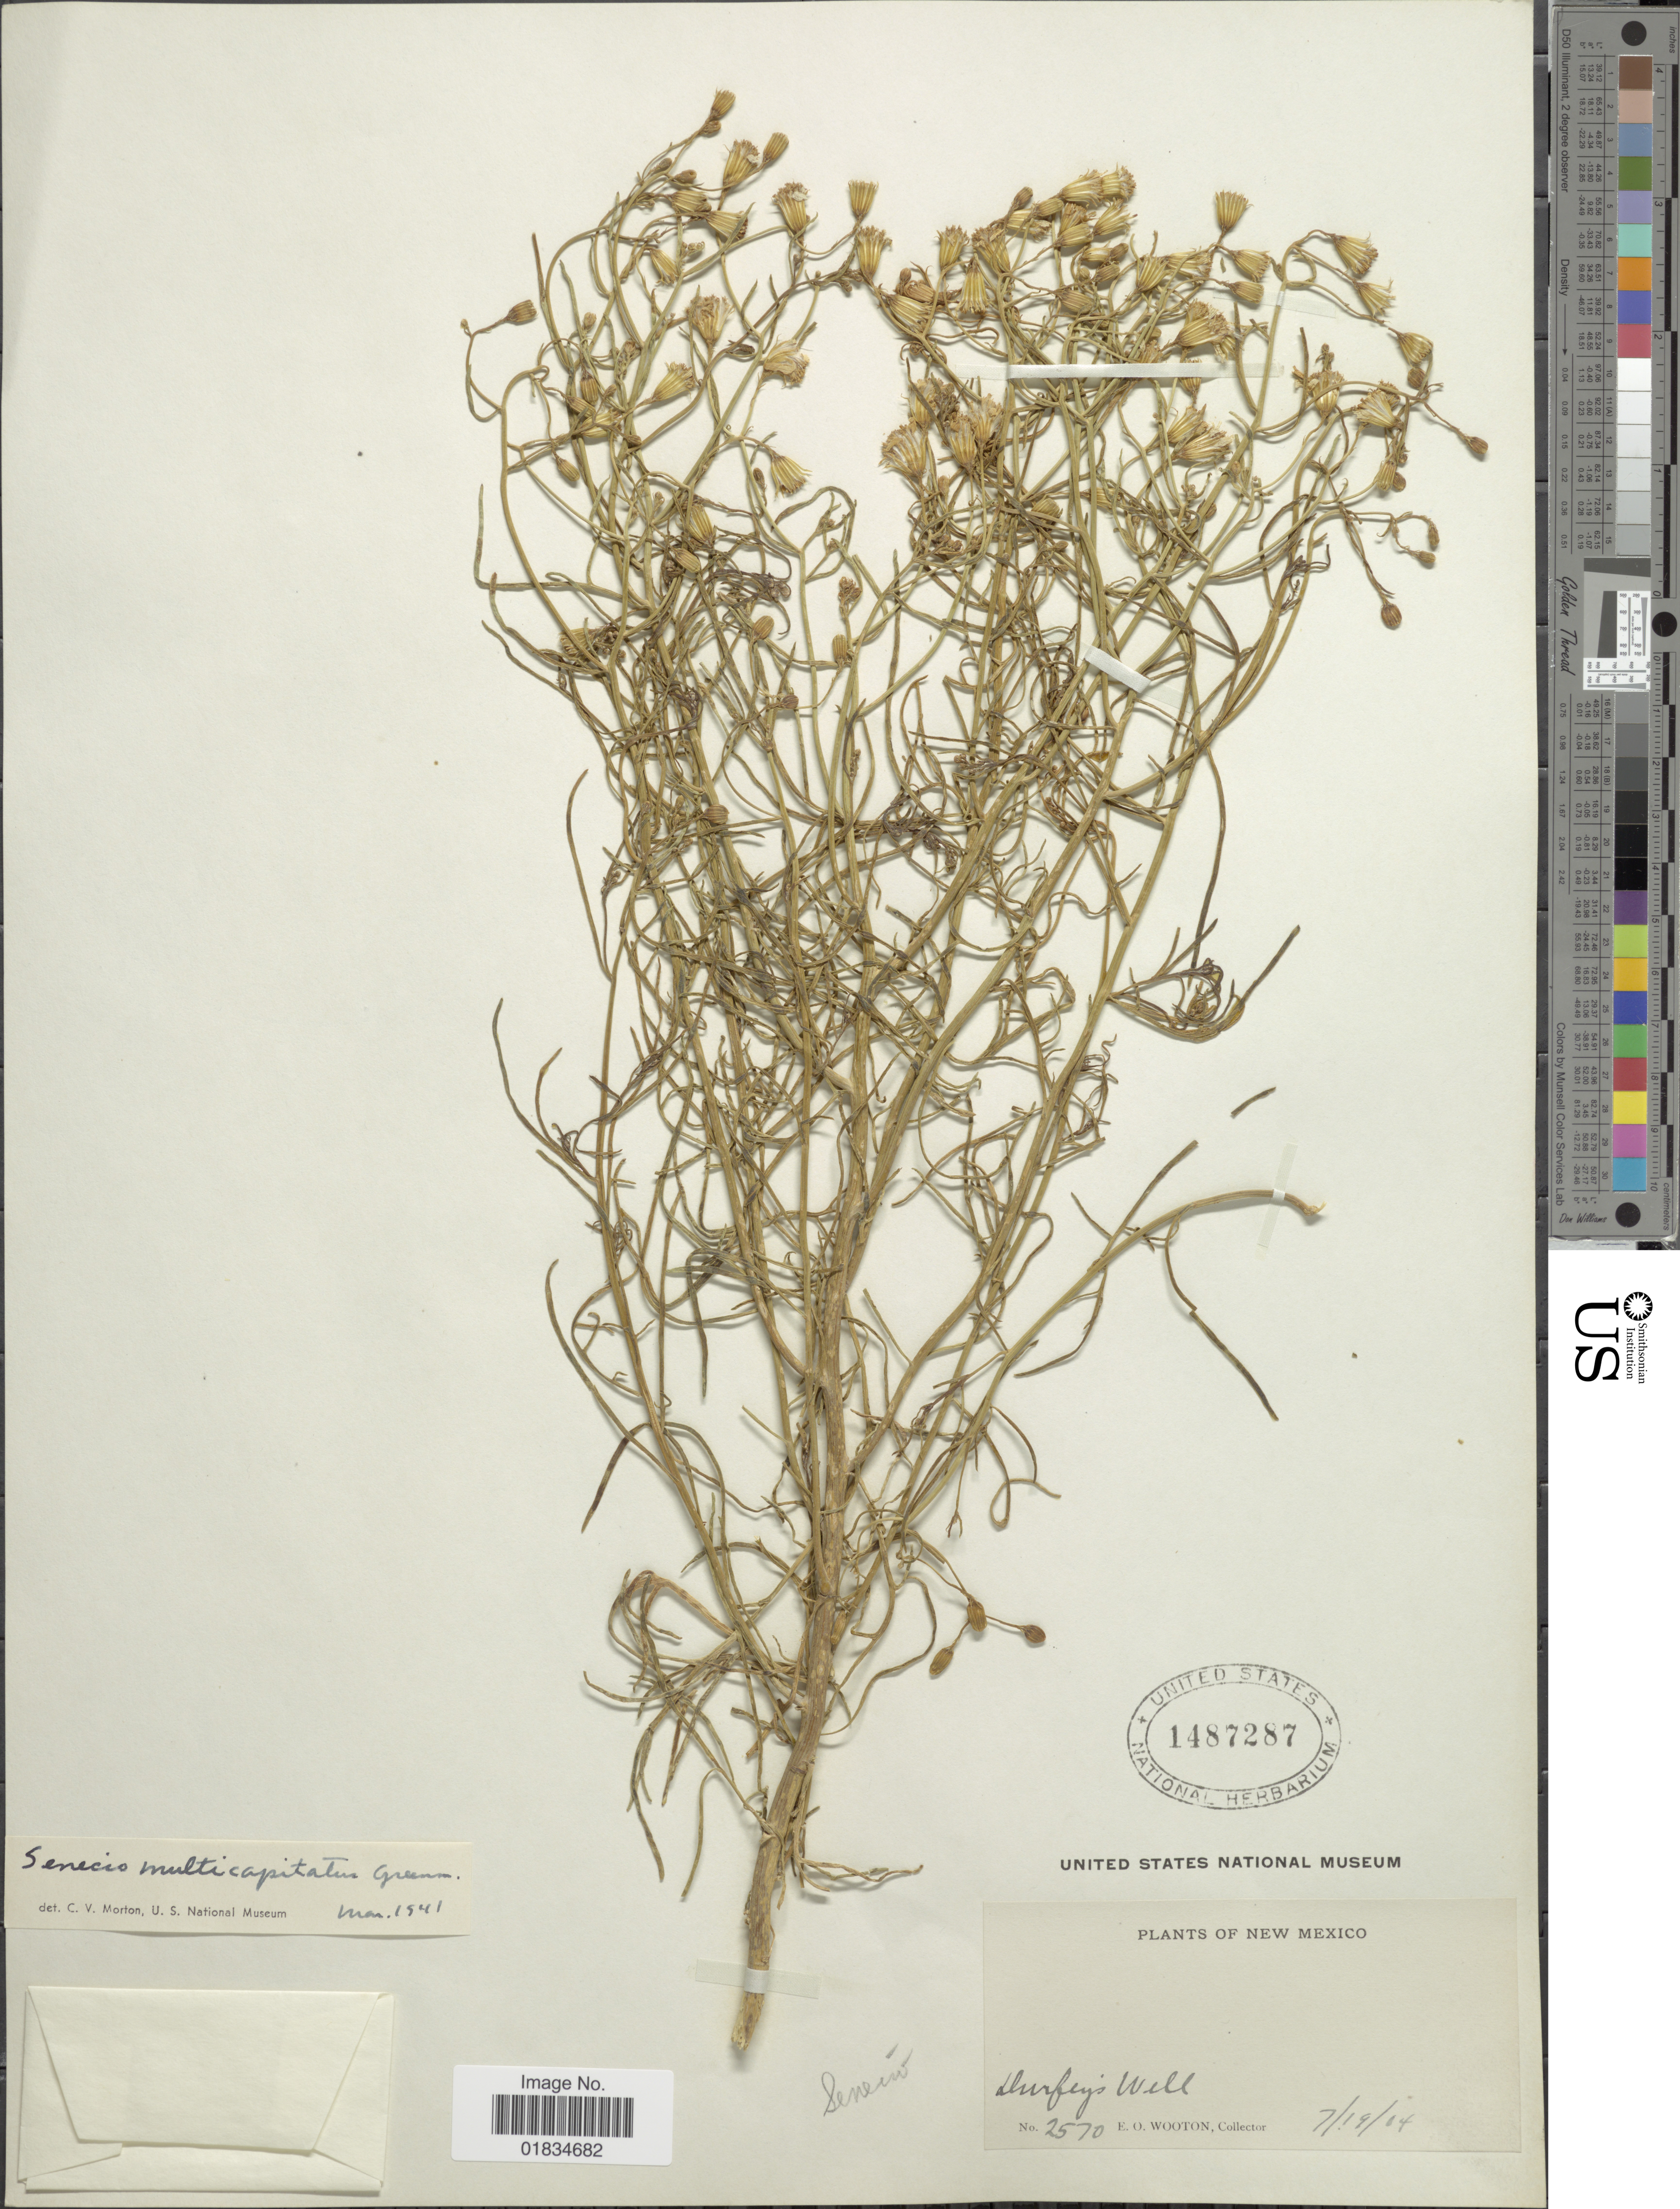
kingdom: Plantae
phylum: Tracheophyta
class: Magnoliopsida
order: Asterales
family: Asteraceae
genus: Senecio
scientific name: Senecio multicapitatus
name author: Greenm.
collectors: E. O. Wooton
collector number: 2570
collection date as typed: Transcribed d/m/y: 19/7/04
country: United States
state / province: New Mexico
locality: Durfey's Well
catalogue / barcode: US 1487287